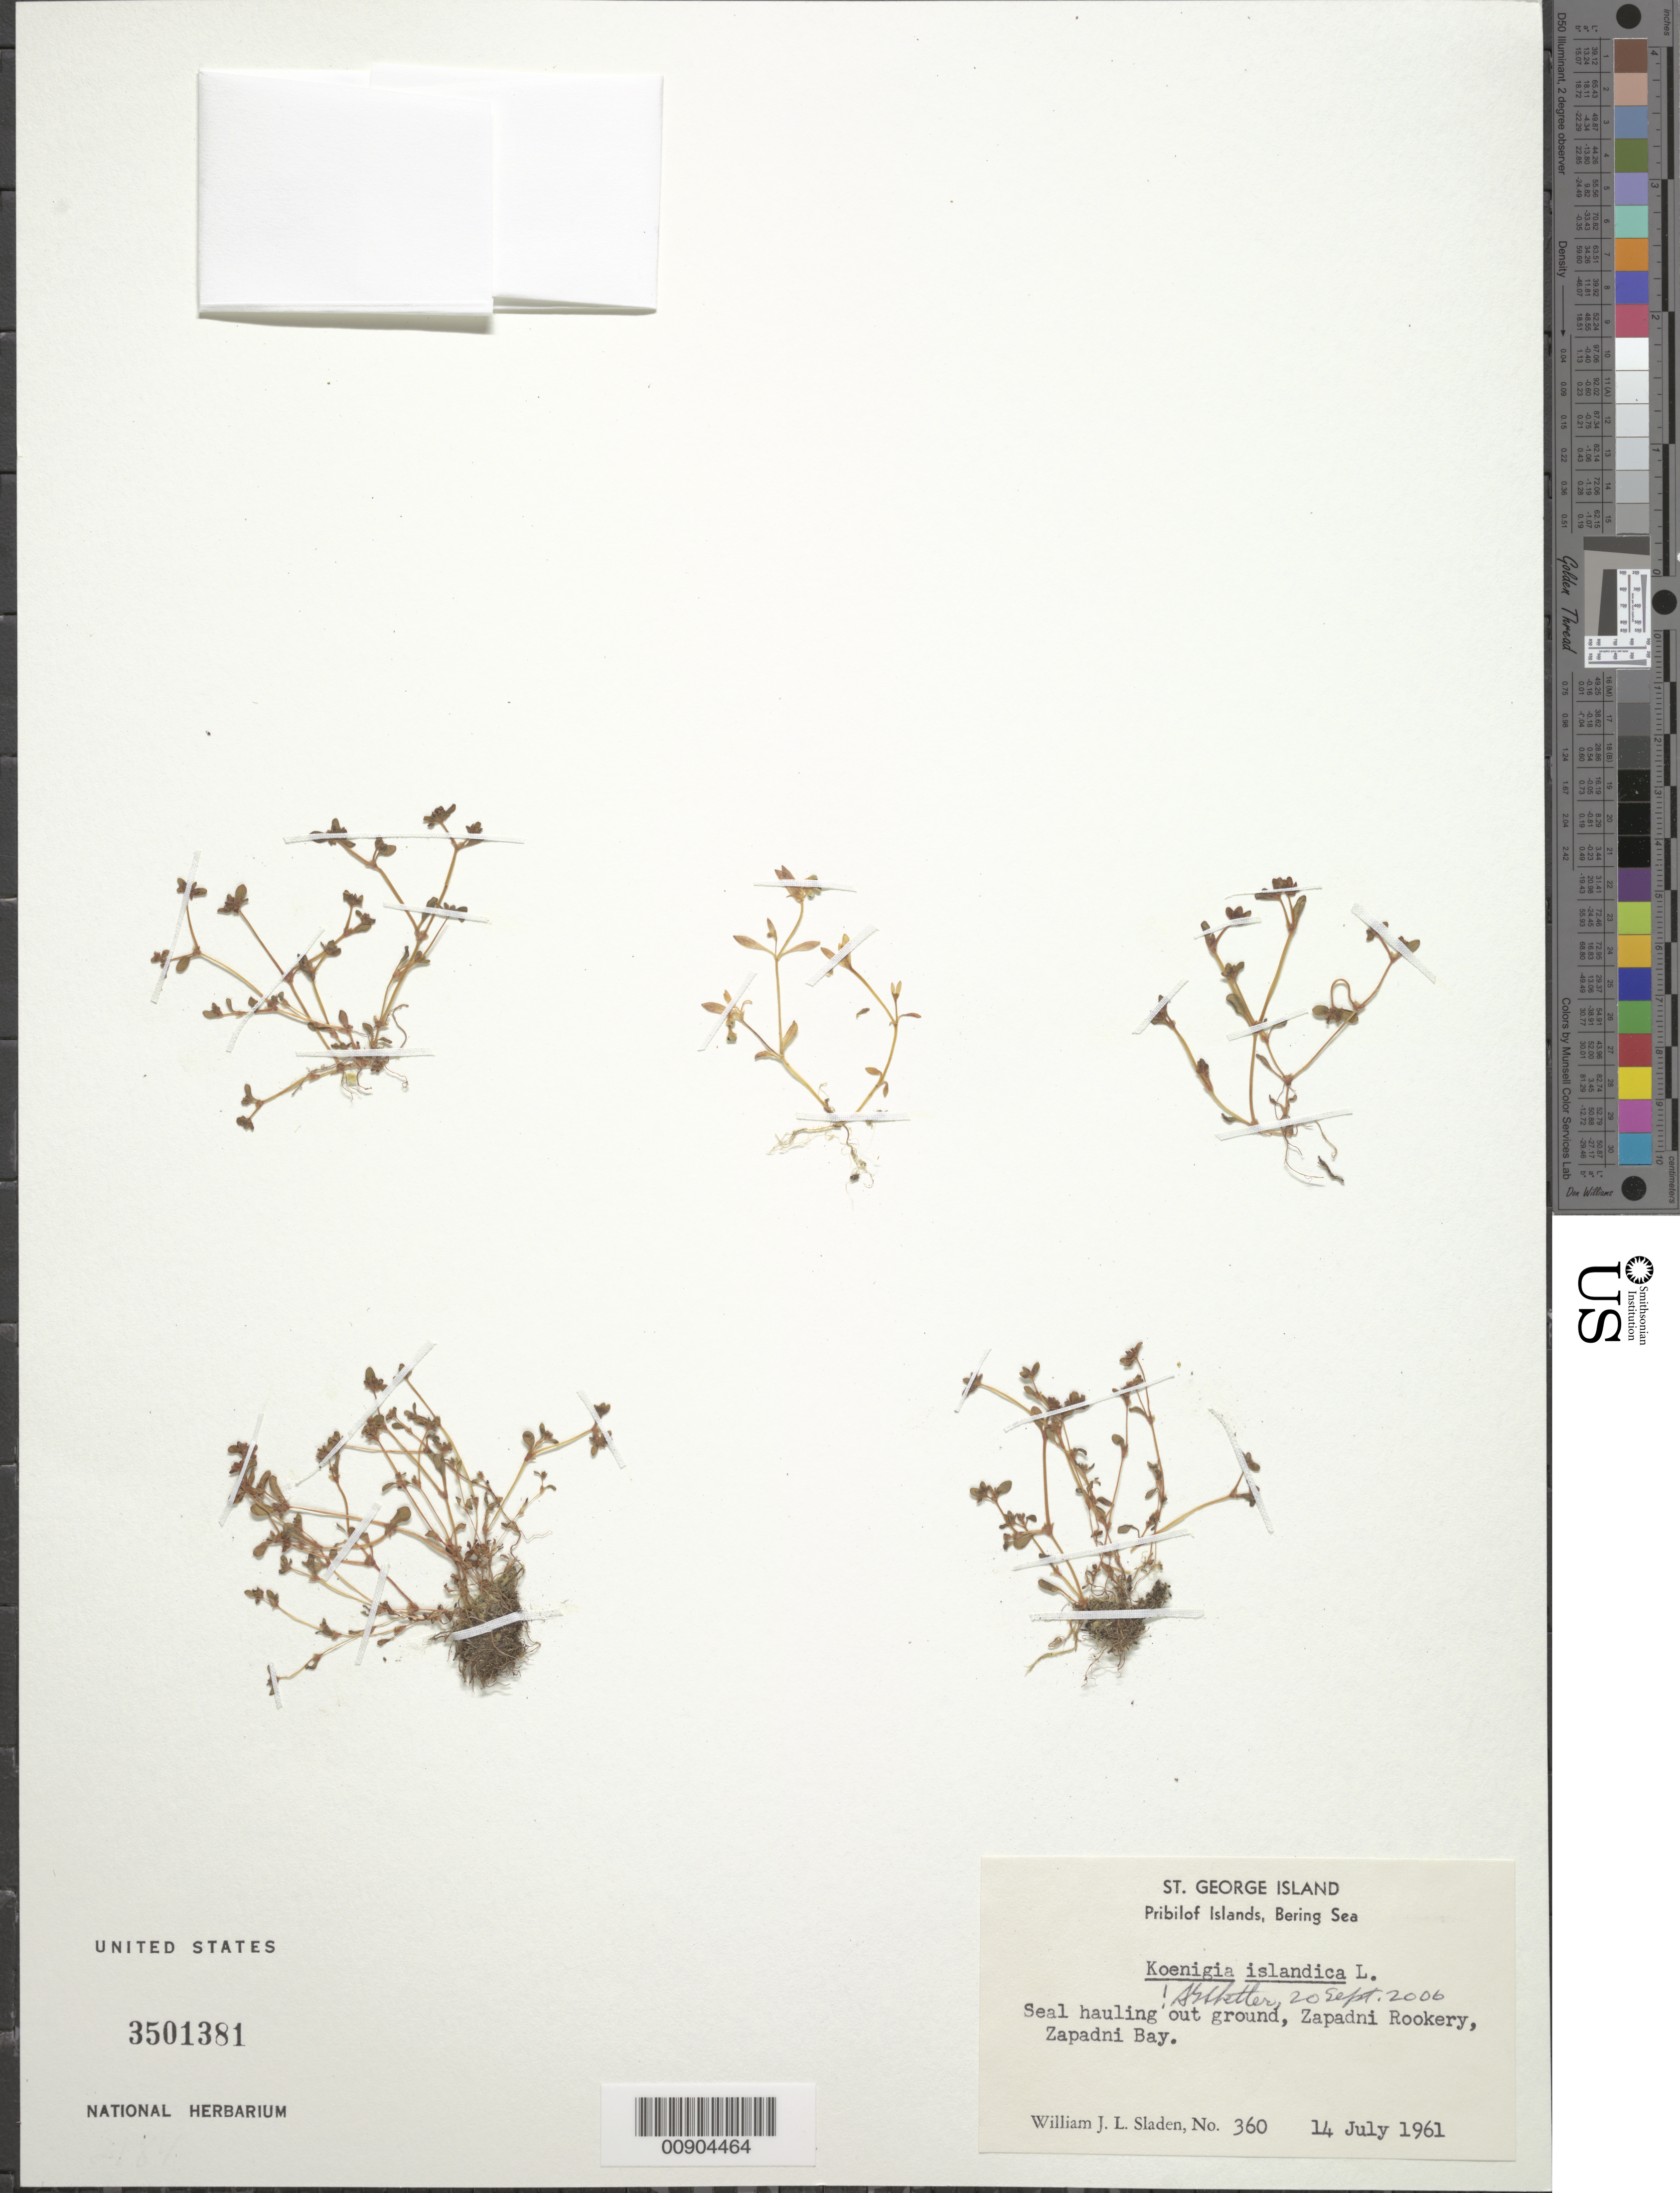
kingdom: Plantae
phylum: Tracheophyta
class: Magnoliopsida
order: Caryophyllales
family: Polygonaceae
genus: Koenigia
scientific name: Koenigia islandica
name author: L.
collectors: W. Sladen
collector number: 360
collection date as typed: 14 Jul 1961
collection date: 1961-07-14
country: United States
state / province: Alaska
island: St. George Island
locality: St. George Island. Zapadni Rookery, Zapadni Bay., Bering Sea, Pribilof Islands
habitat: Seal hauling out ground.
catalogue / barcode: US 3501381